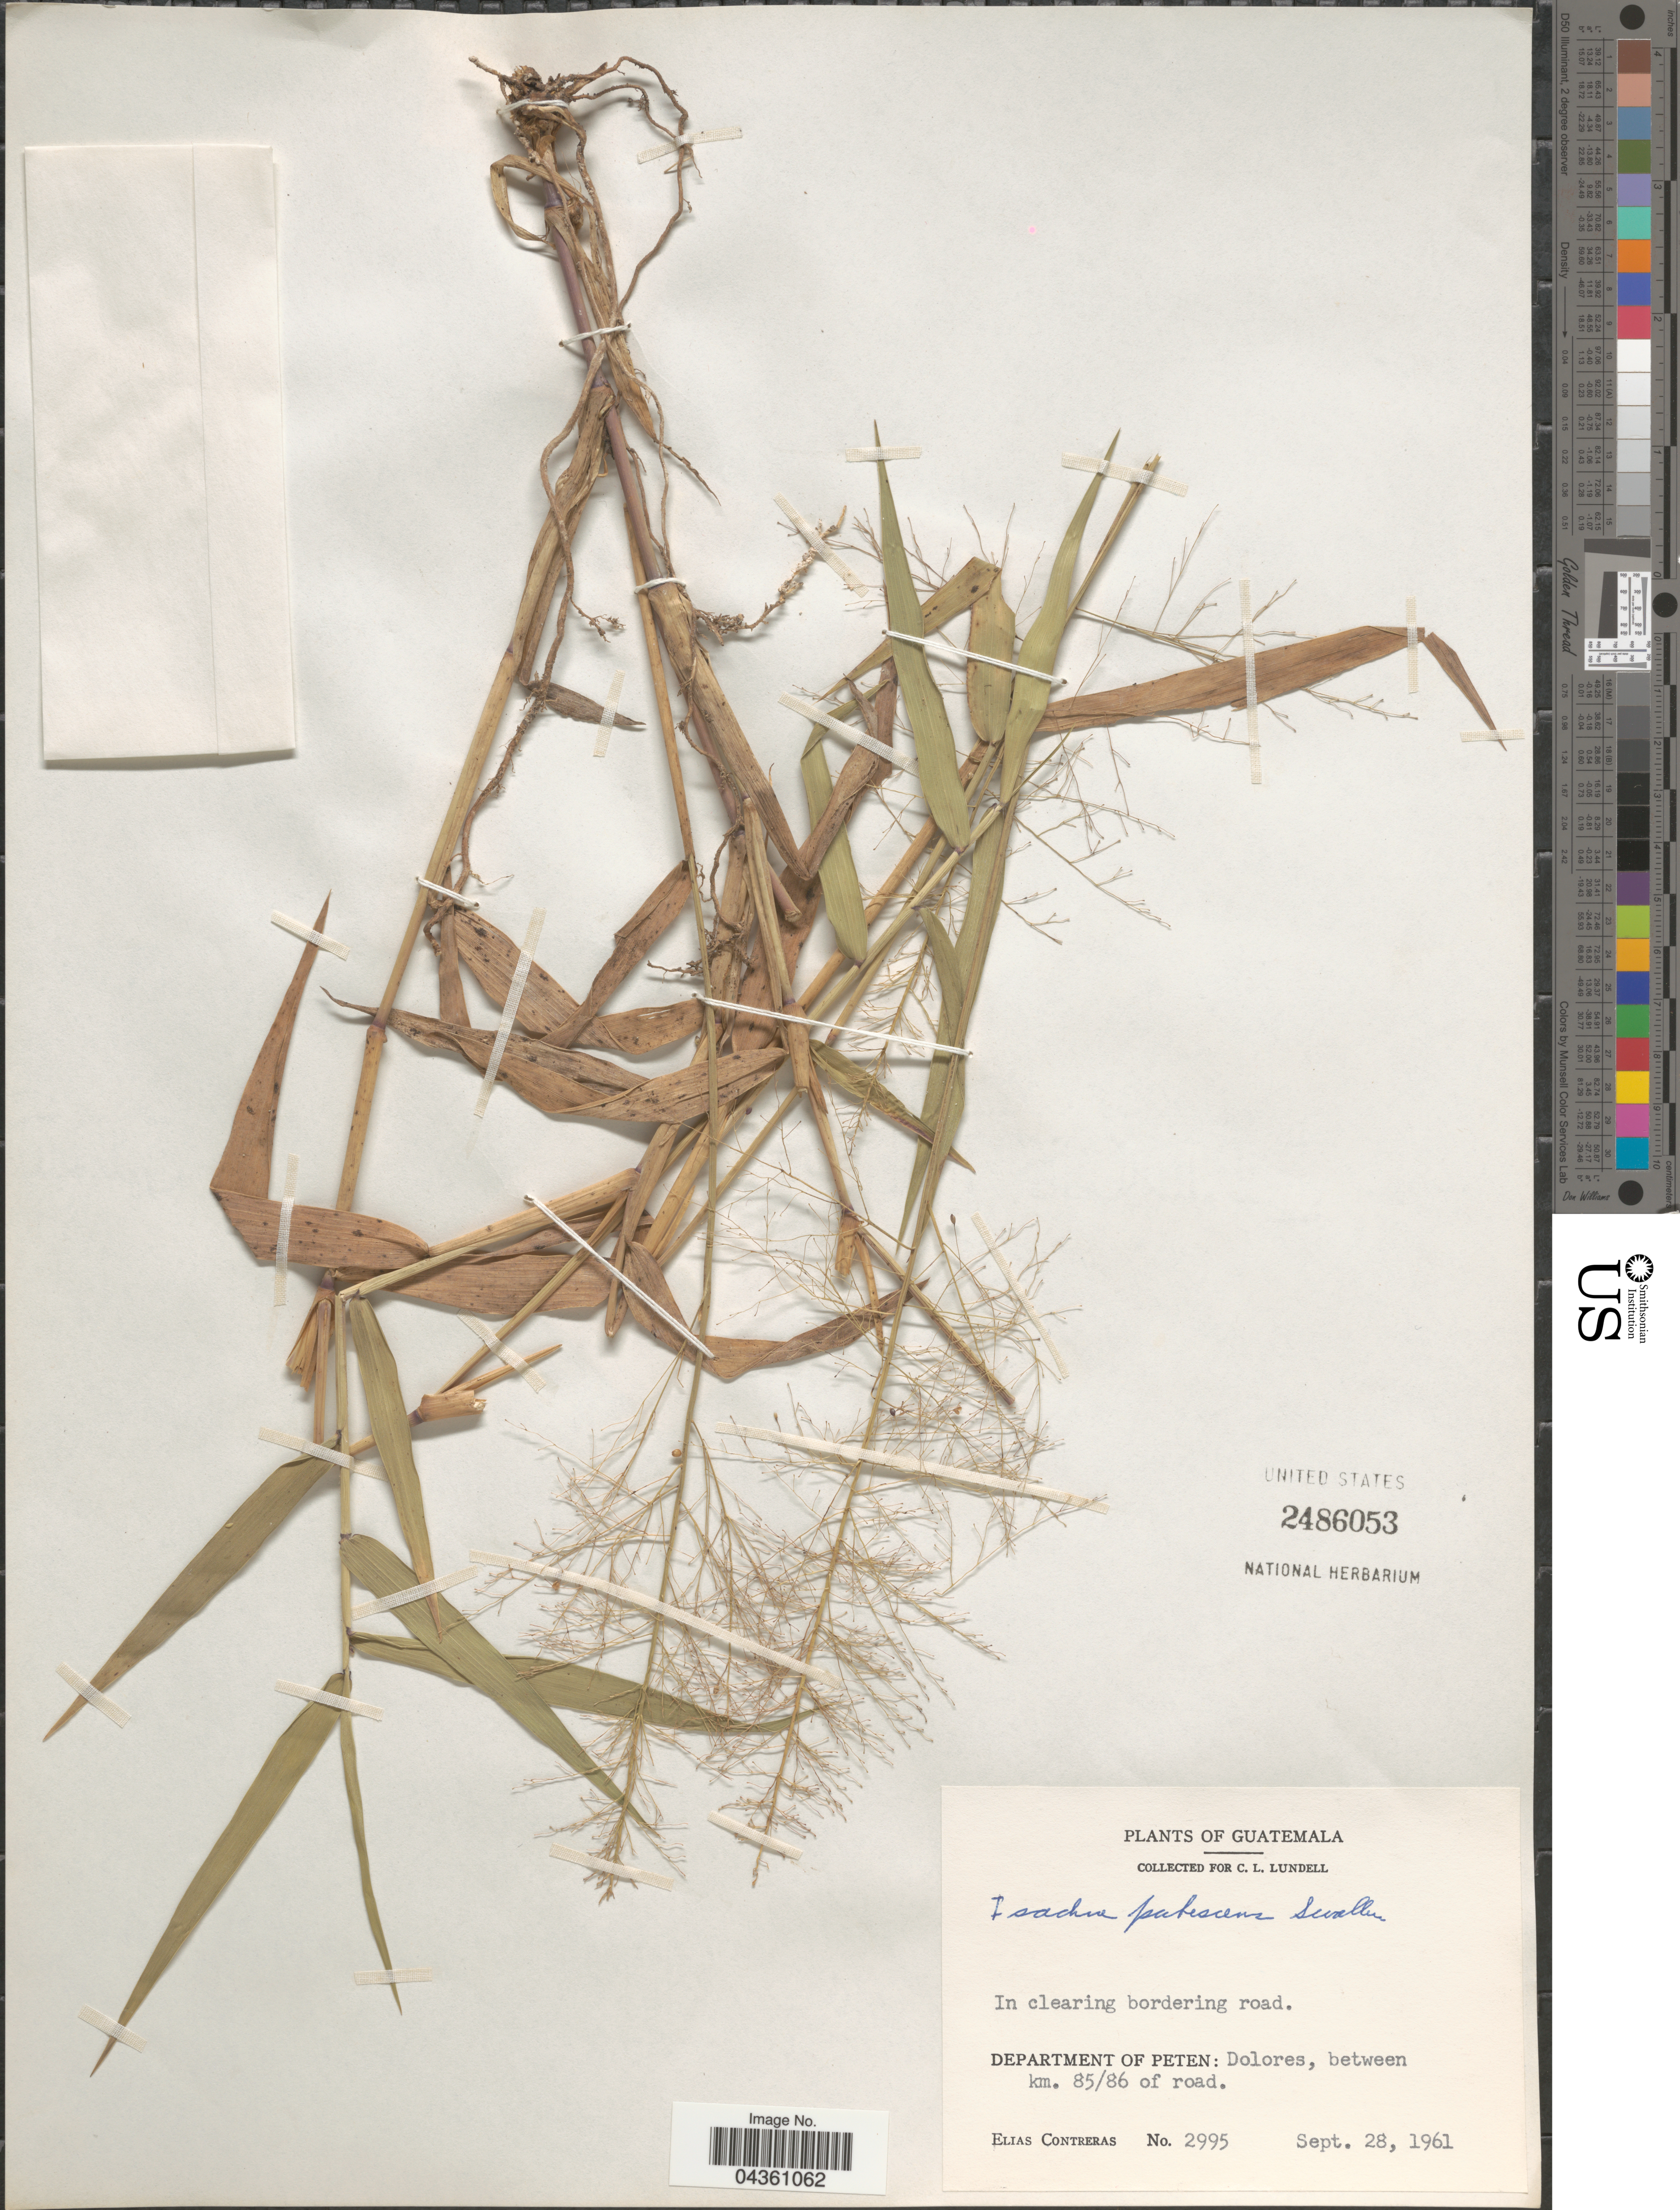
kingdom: Plantae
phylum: Tracheophyta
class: Liliopsida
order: Poales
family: Poaceae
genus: Isachne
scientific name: Isachne pubescens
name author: Swallen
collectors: E. Contreras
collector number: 2995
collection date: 1961-09-28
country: Guatemala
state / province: El Peten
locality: Department of Peten: Dolores, between km. 85/86 of road.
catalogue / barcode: US 2486053